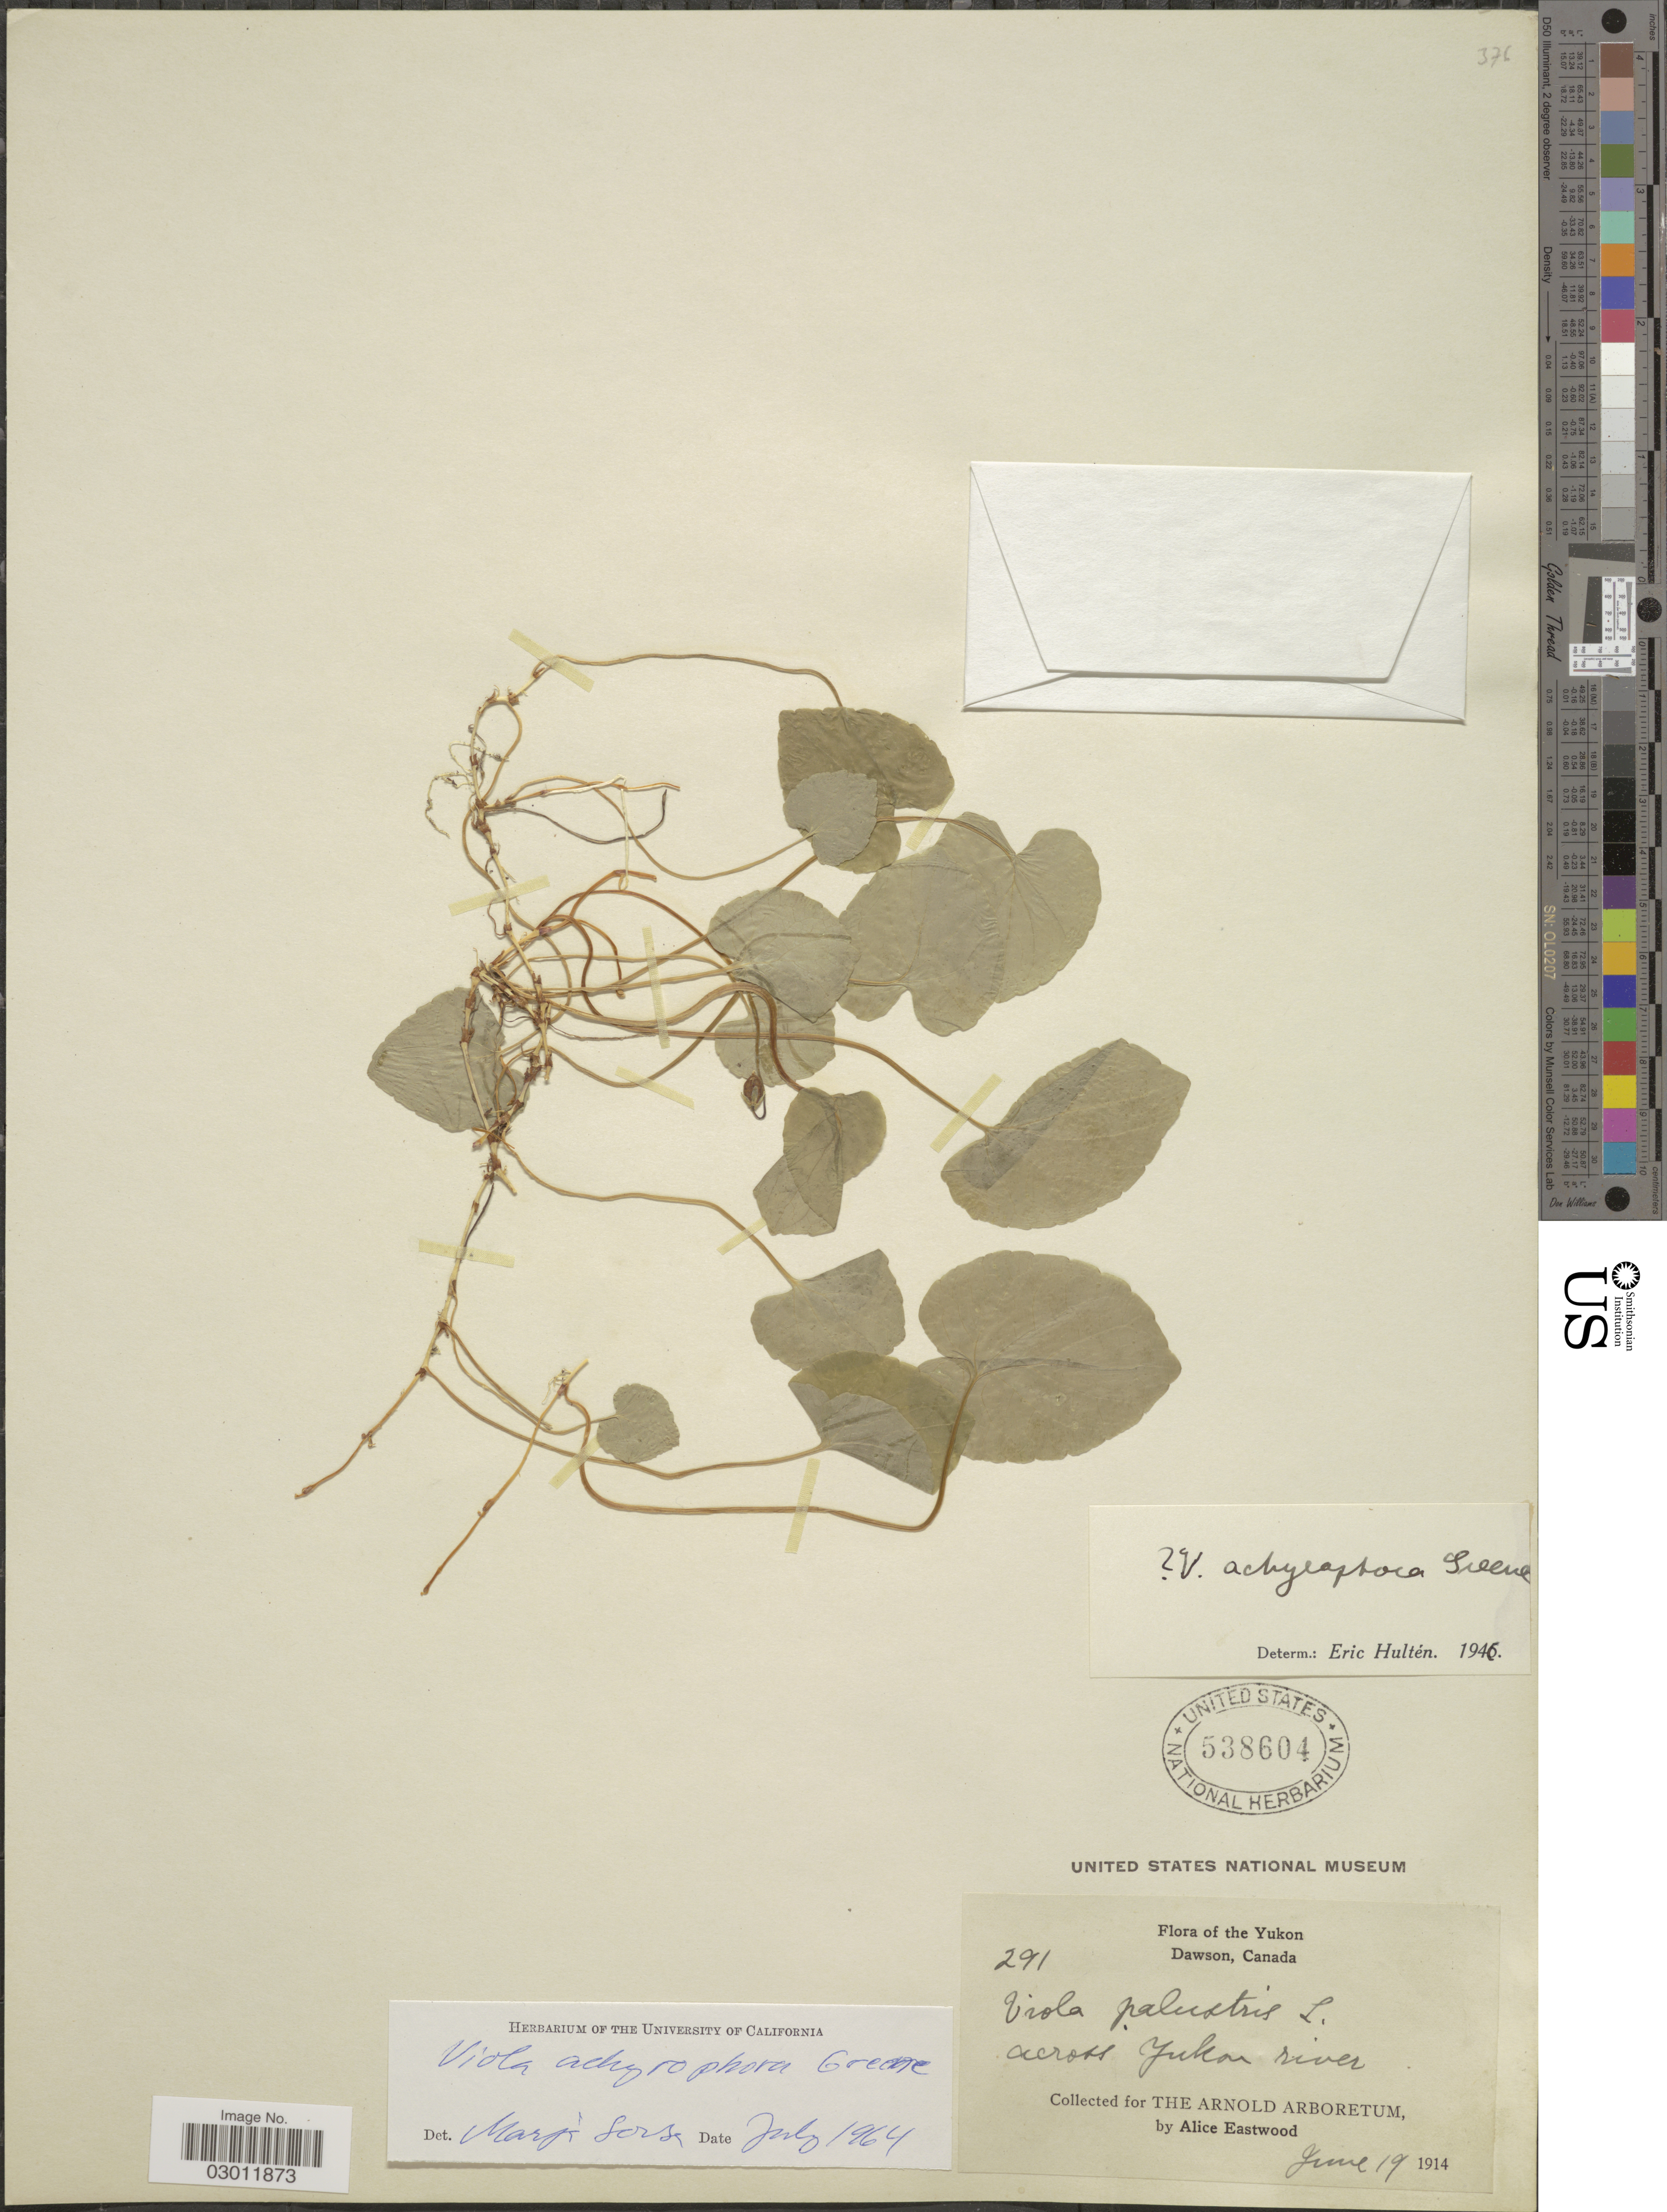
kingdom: Plantae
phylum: Tracheophyta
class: Magnoliopsida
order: Malpighiales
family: Violaceae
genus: Viola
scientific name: Viola blanda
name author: Willd.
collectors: A. Eastwood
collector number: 291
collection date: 1914-06-19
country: Canada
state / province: Yukon Territory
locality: Dawson. Across Yukon river.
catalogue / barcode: US 538604